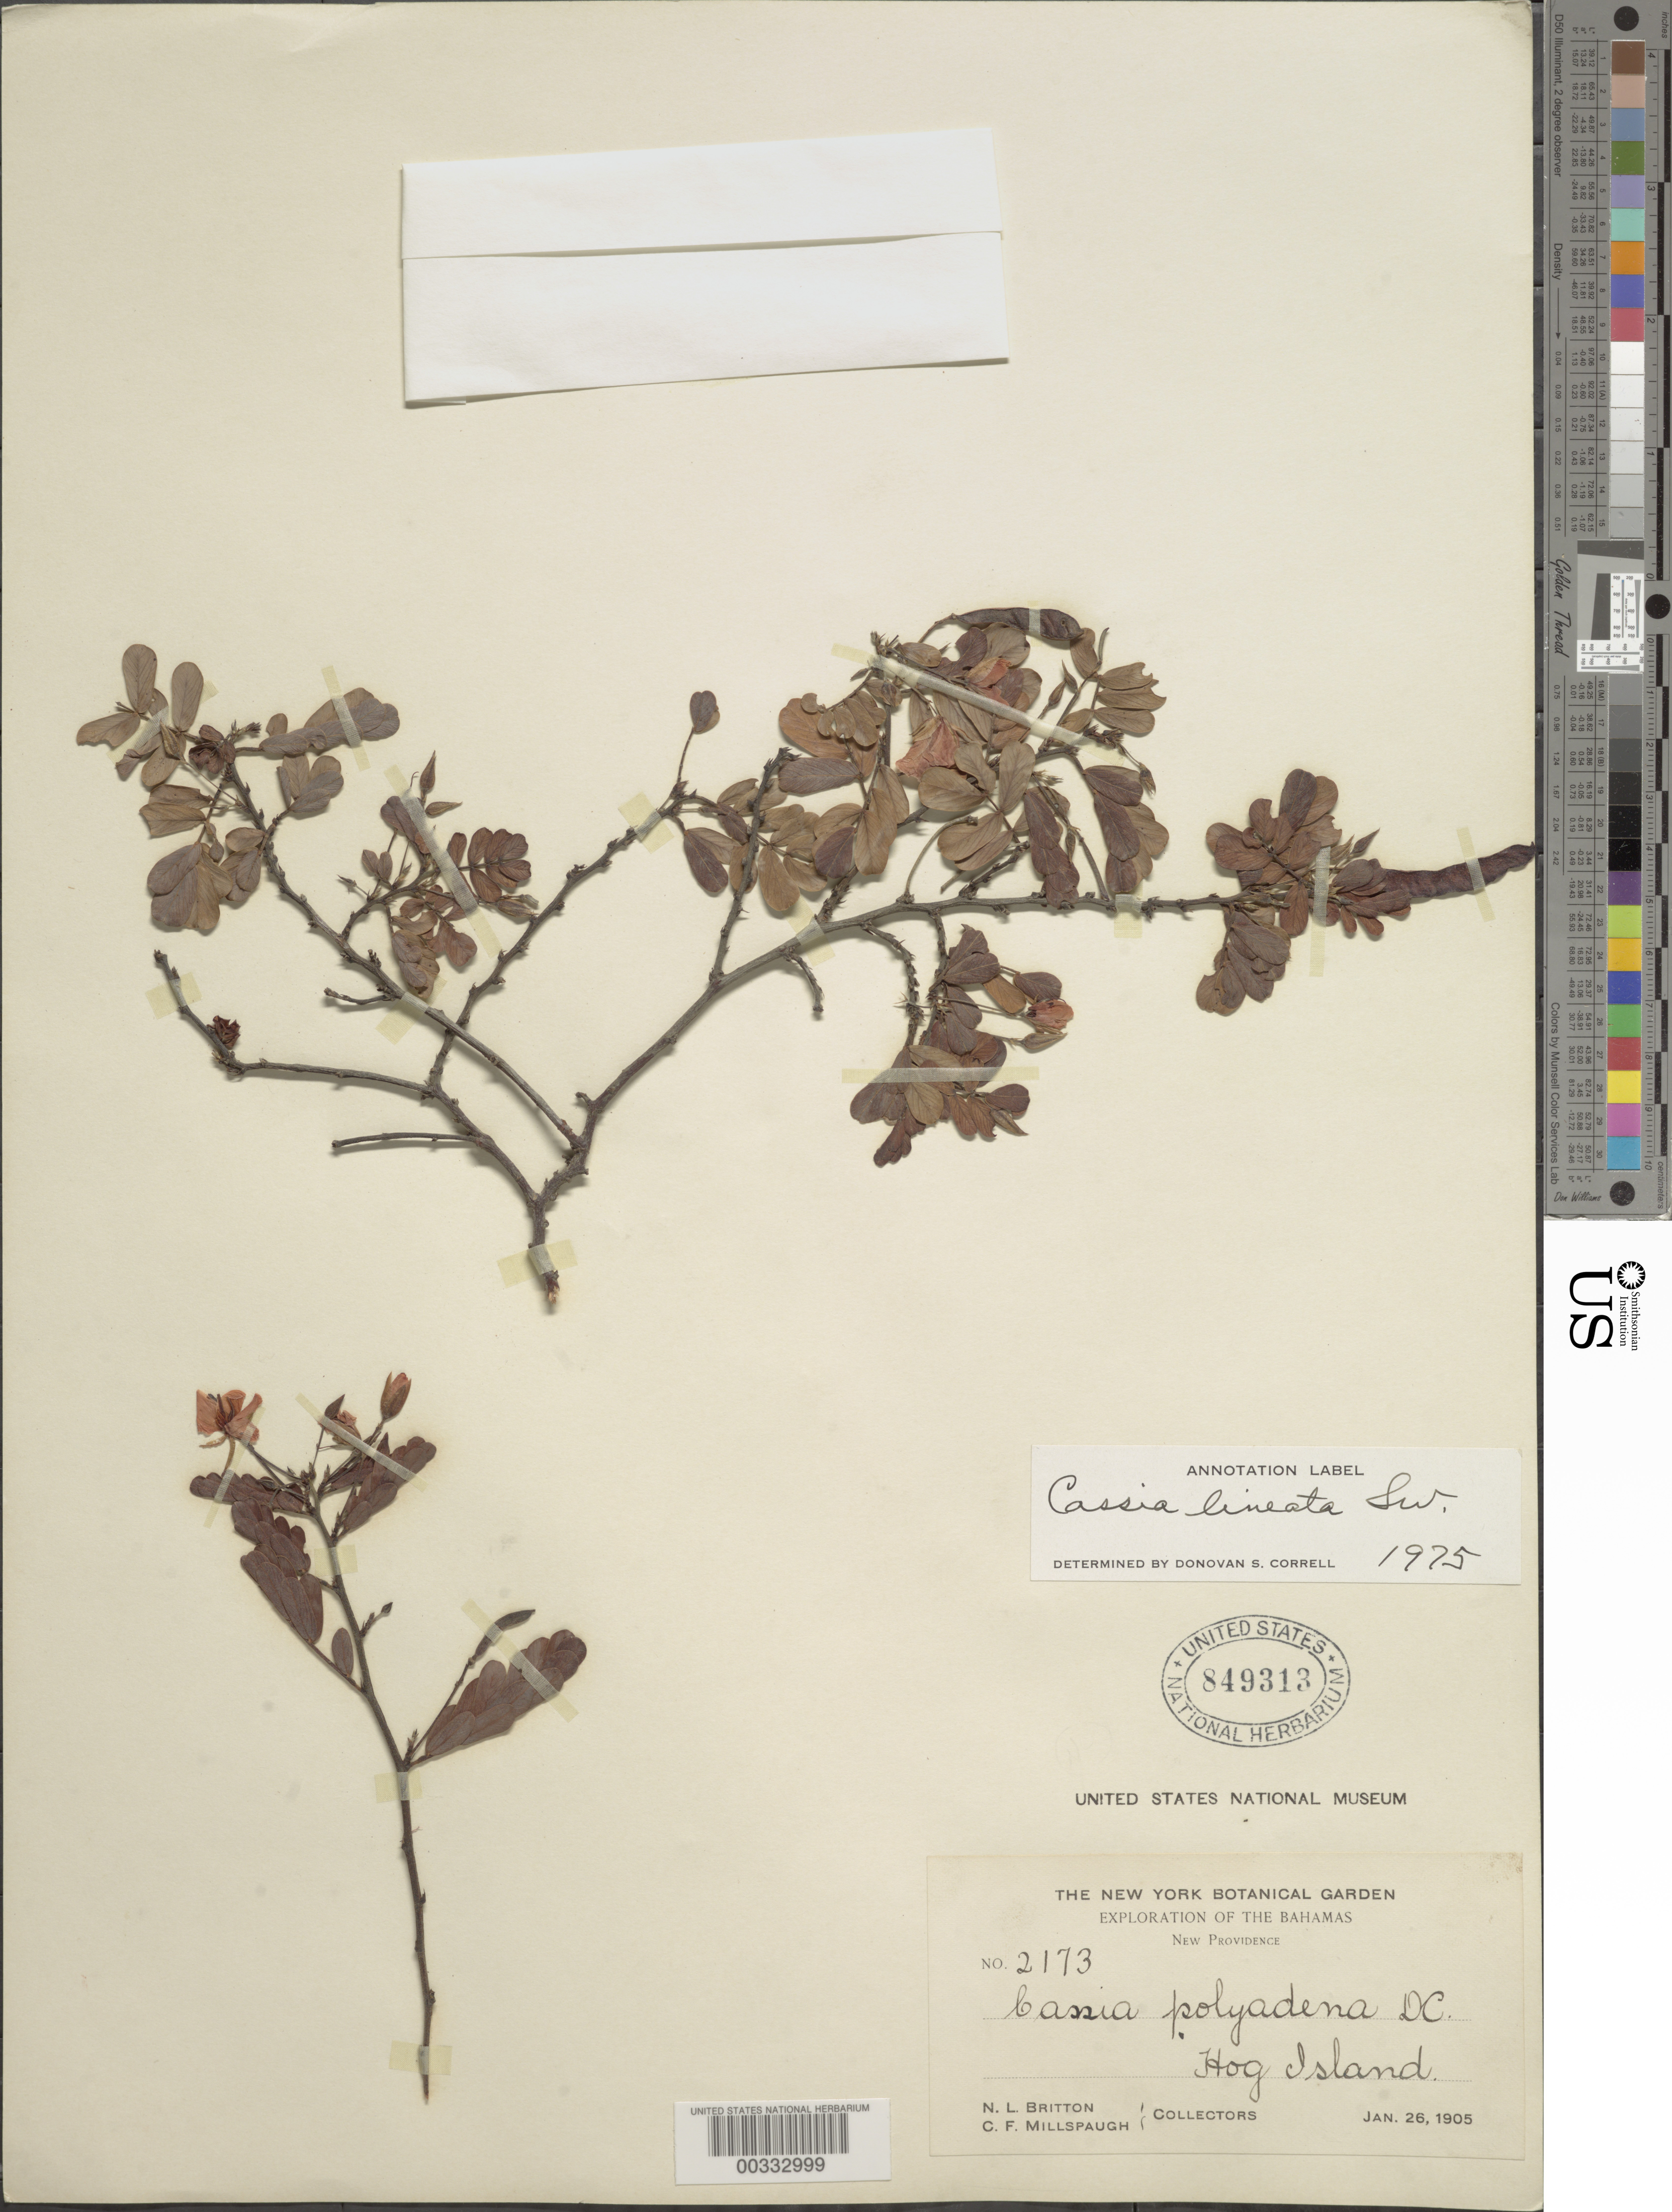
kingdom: Plantae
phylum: Tracheophyta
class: Magnoliopsida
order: Fabales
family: Fabaceae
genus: Chamaecrista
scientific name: Chamaecrista lineata var. lineata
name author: (Sw.) Greene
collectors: N. Britton & C. F. Millspaugh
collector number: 2173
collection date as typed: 26 Jan 1905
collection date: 1905-01-26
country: Bahamas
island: New Providence Island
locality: Hog i.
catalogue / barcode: US 849313